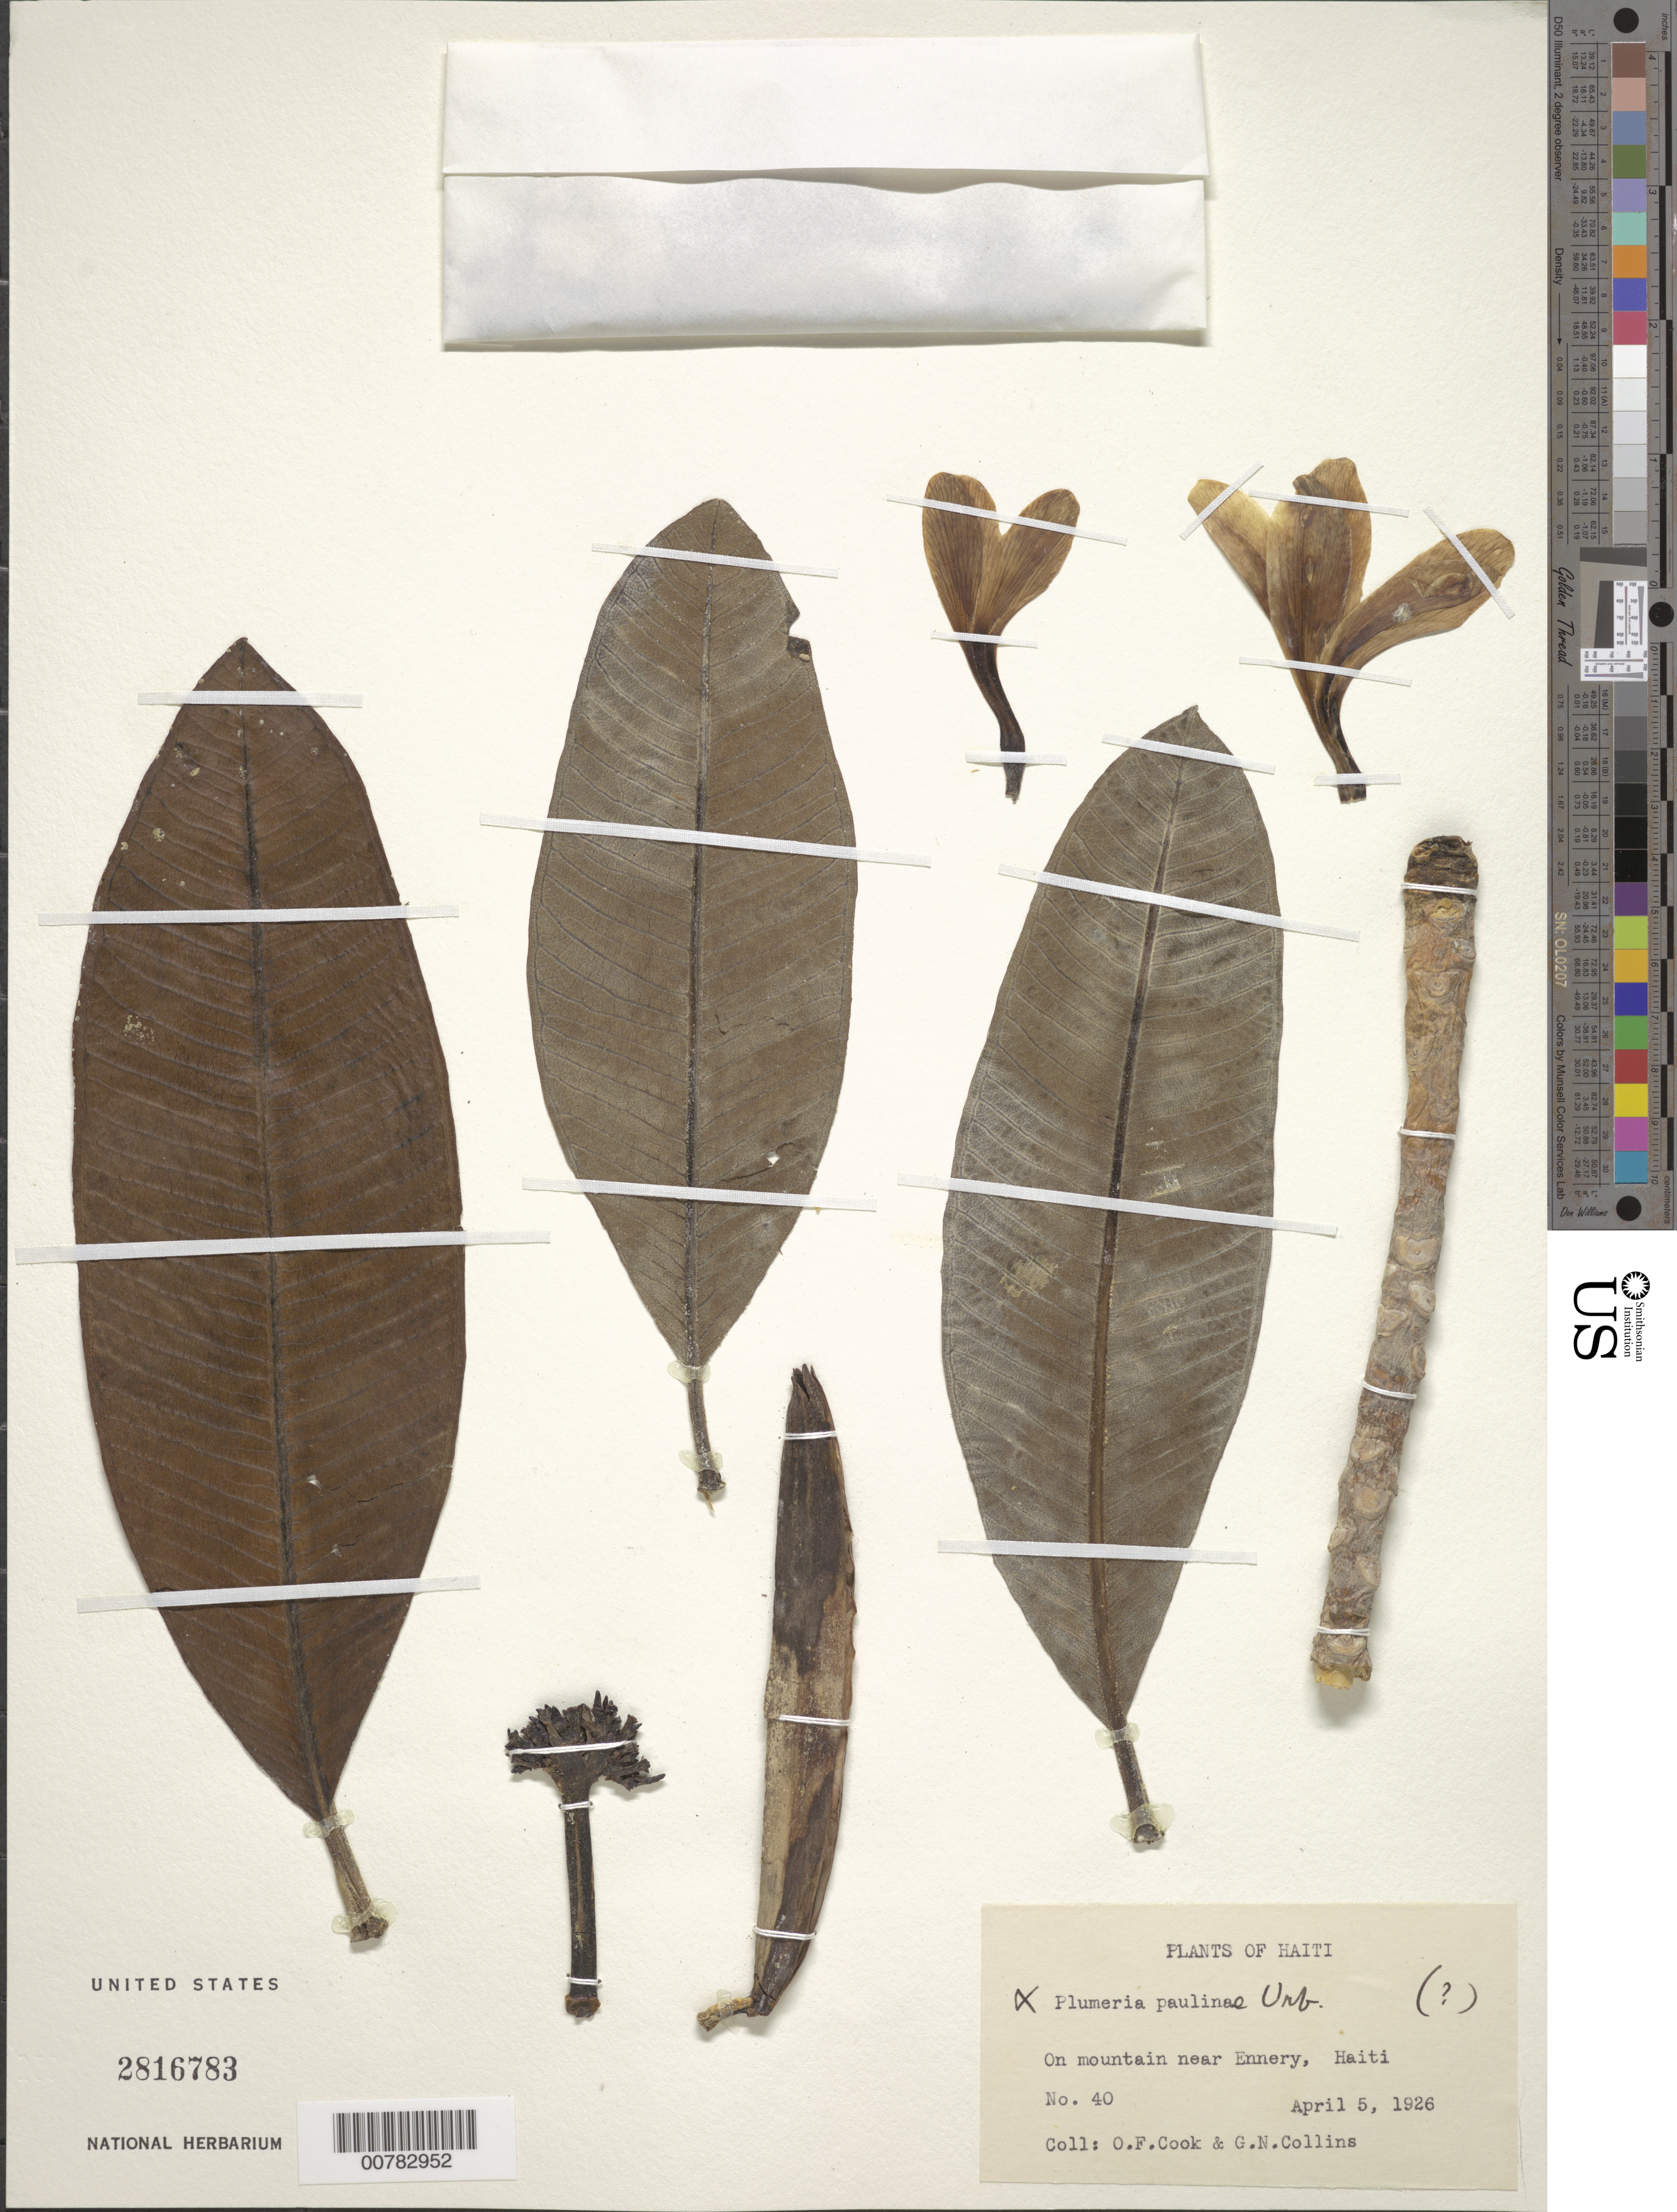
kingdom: Plantae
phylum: Tracheophyta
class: Magnoliopsida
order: Gentianales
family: Apocynaceae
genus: Plumeria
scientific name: Plumeria paulinae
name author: Urb.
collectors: O. F. Cook & G. Collins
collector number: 40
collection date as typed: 05 Apr 1926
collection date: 1926-04-05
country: Haiti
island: Hispaniola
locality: Near Ennery.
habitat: On mountain.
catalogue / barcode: US 2816783